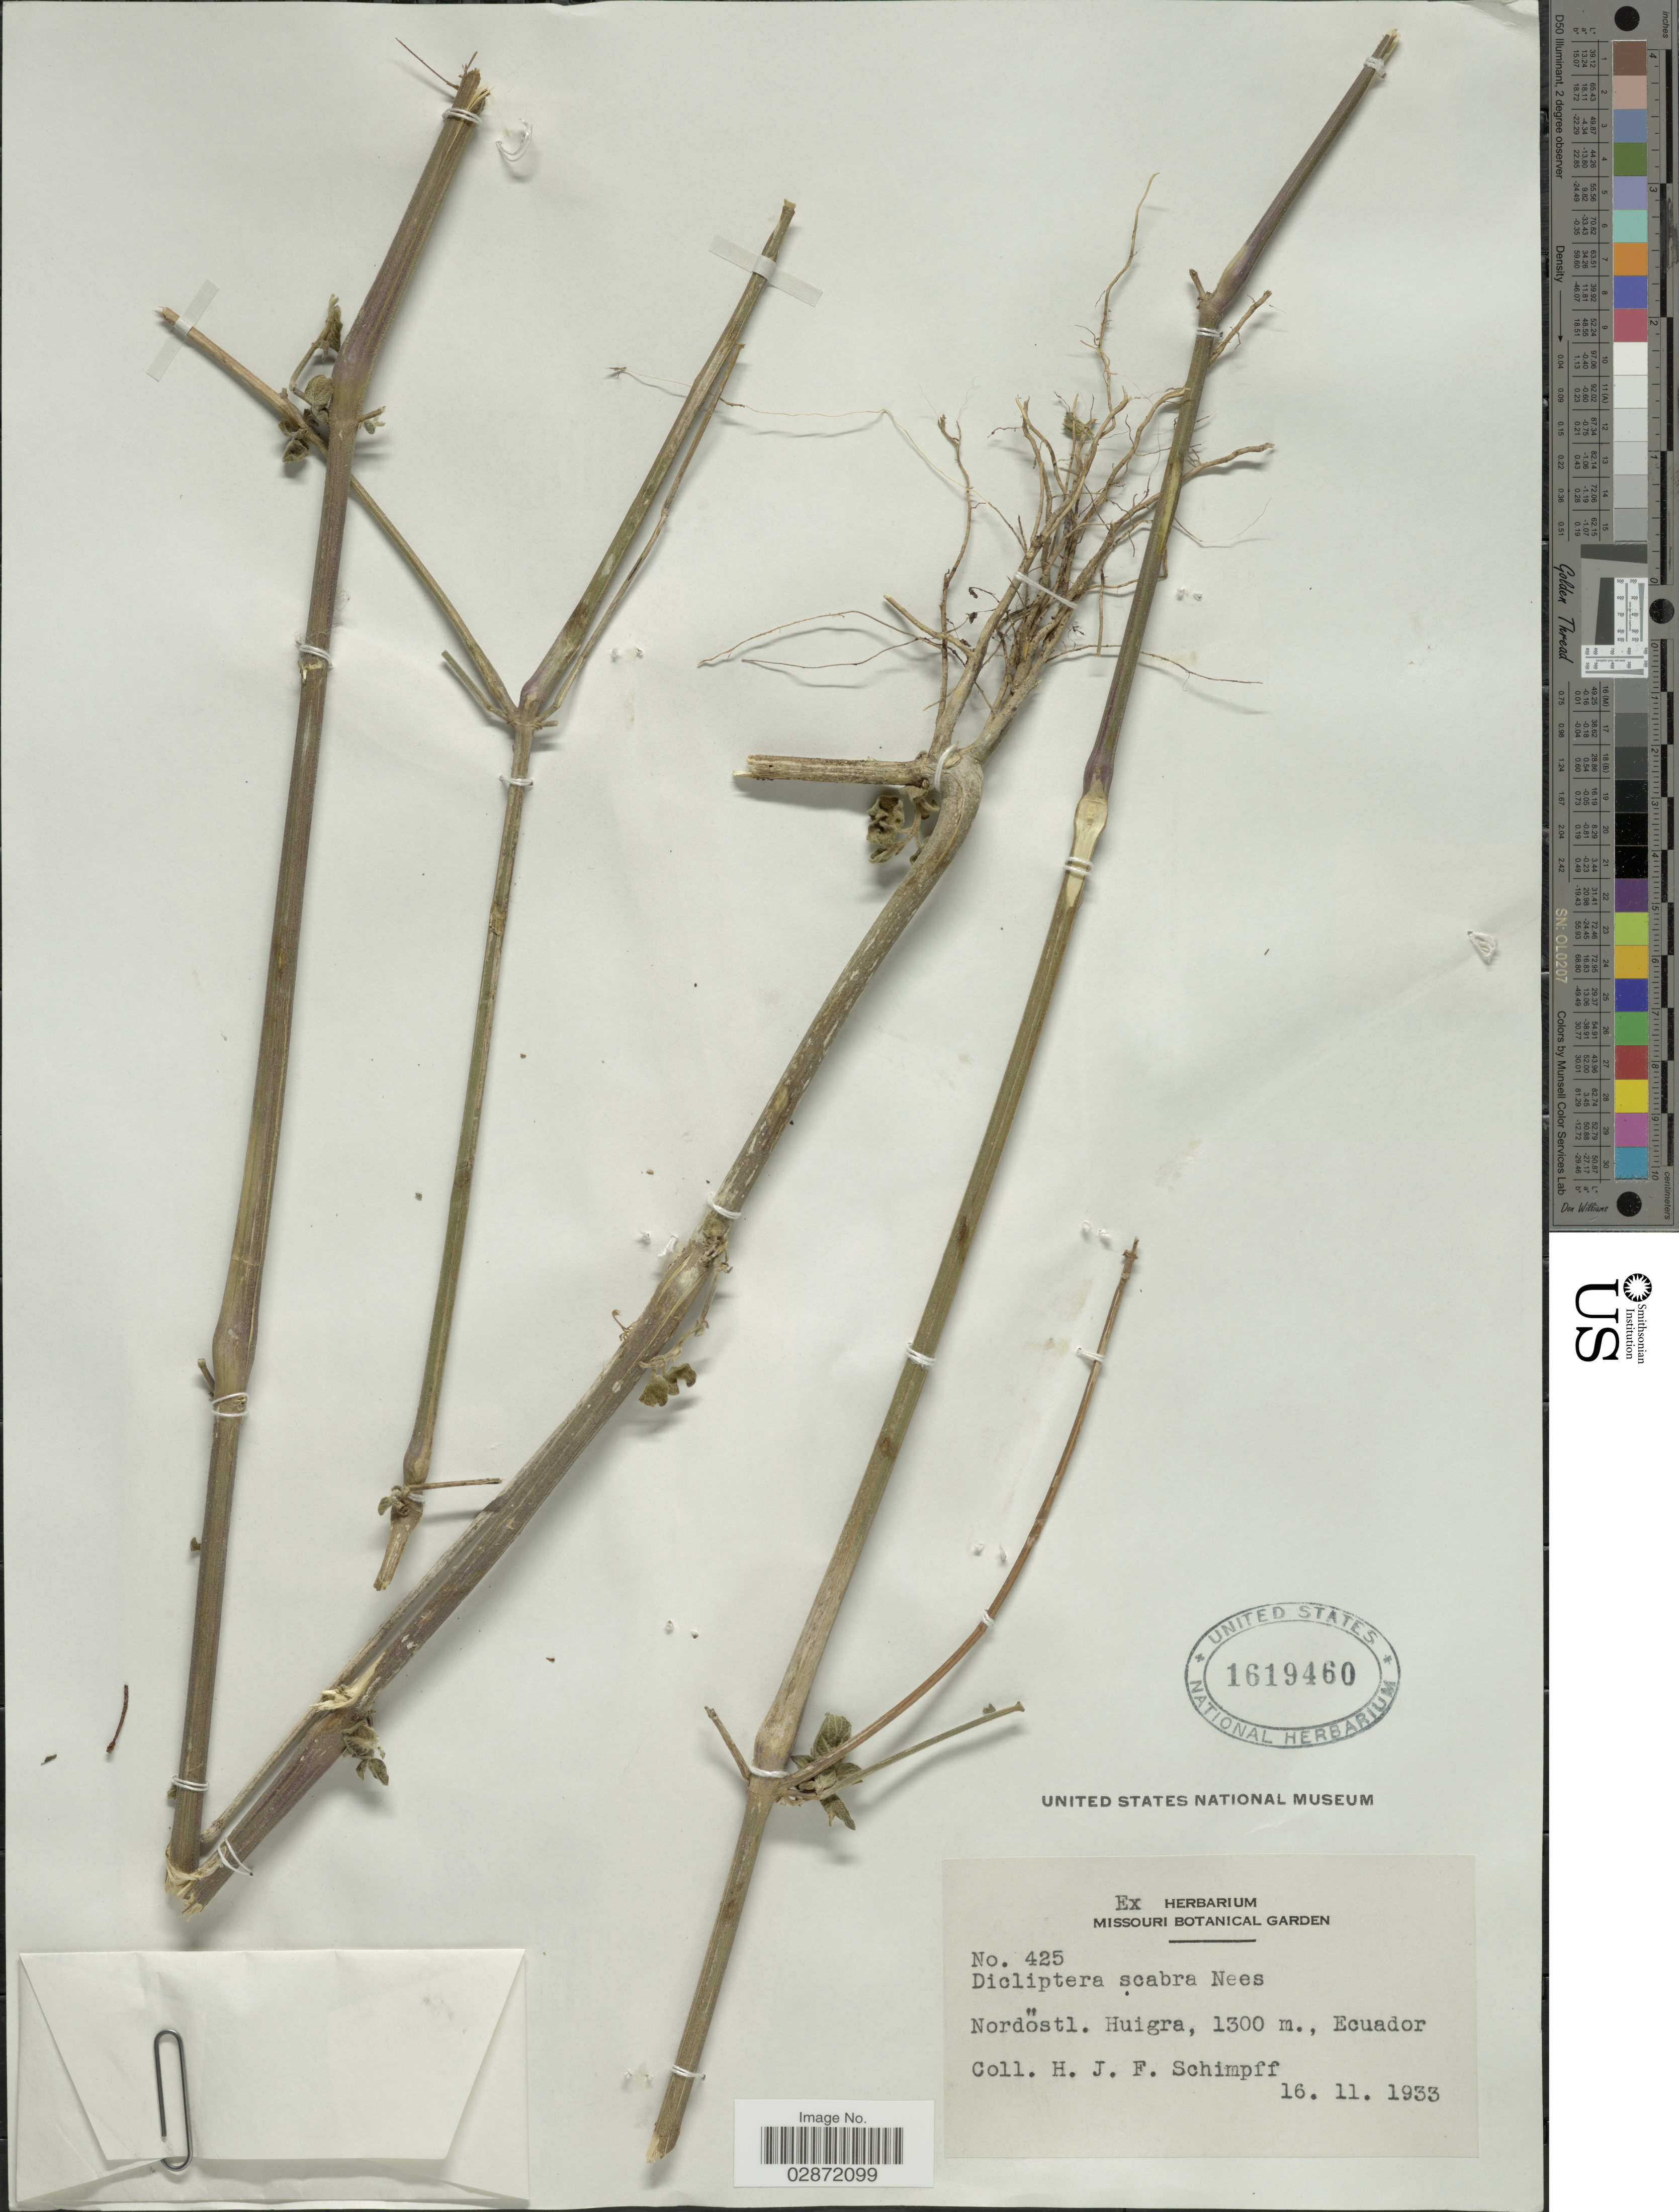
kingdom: Plantae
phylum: Tracheophyta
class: Magnoliopsida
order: Lamiales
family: Acanthaceae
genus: Dicliptera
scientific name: Dicliptera scabra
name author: Nees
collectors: H. Schimpff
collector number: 425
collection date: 1933-11-16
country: Ecuador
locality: Nordöstl. Huigra.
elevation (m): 1300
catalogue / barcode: US 1619460